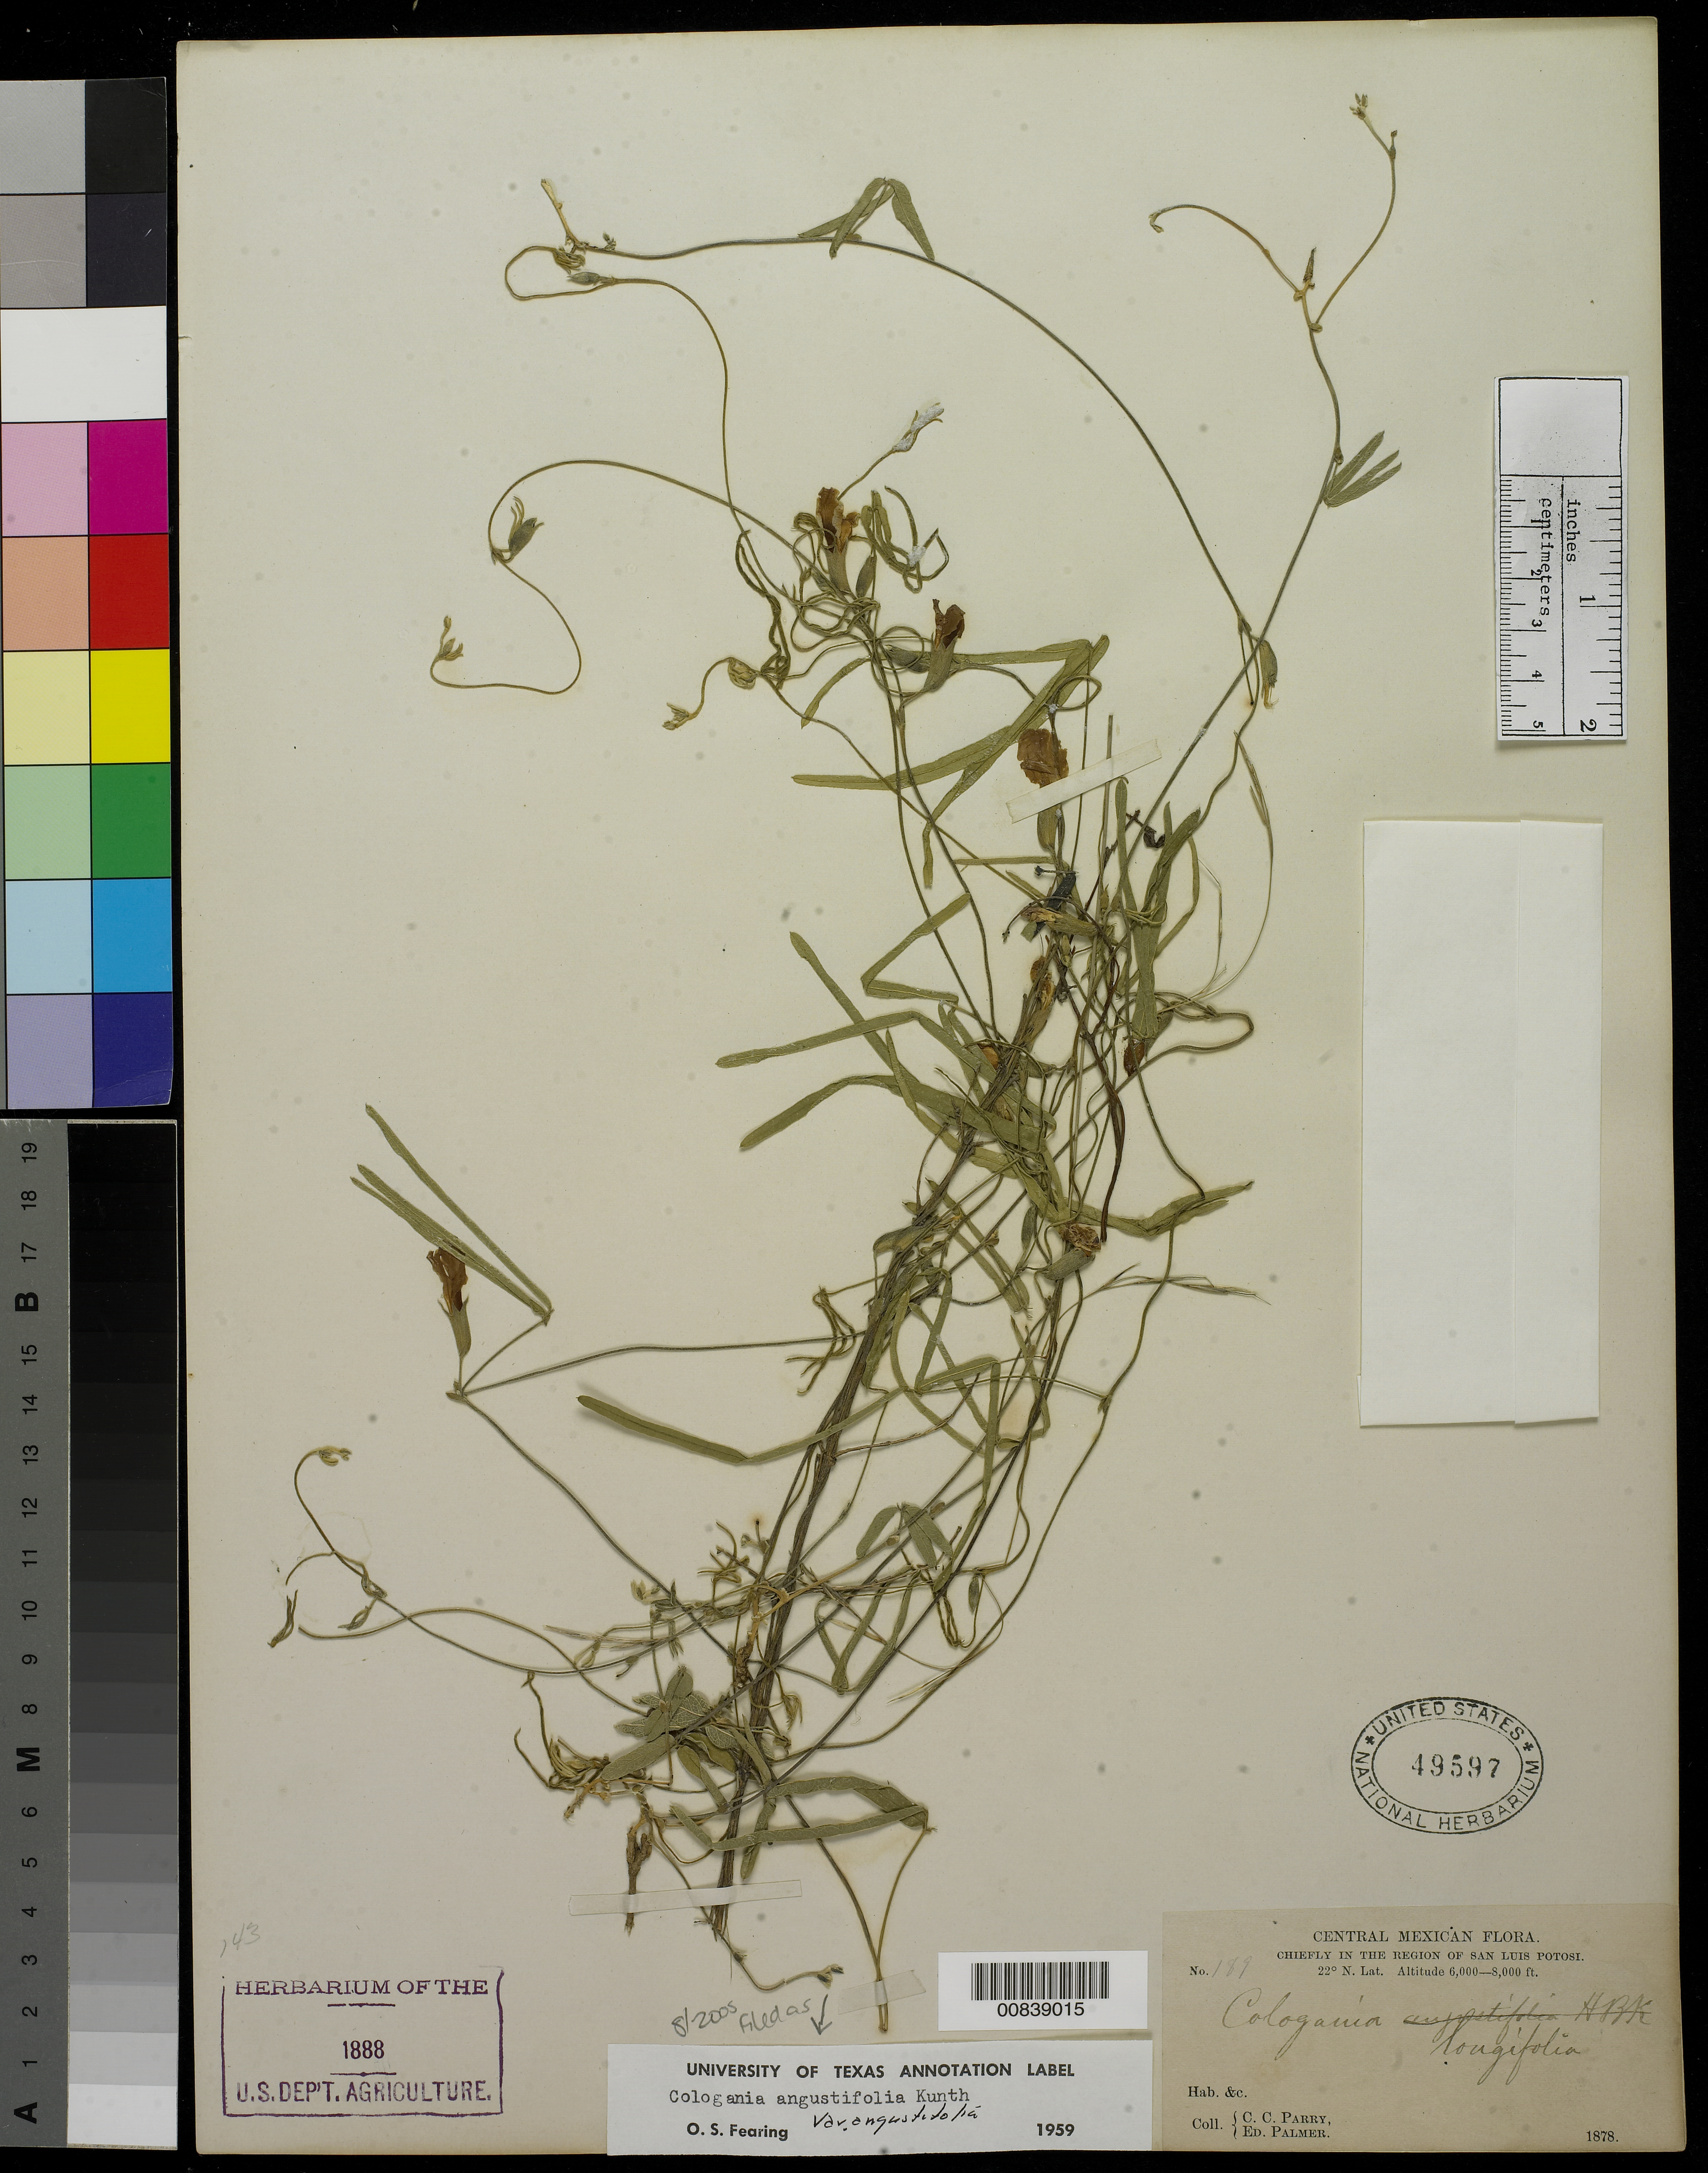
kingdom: Plantae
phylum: Tracheophyta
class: Magnoliopsida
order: Fabales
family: Fabaceae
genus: Cologania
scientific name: Cologania angustifolia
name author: Kunth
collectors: C. C. Parry & E. Palmer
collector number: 189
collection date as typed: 1878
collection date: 1878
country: Mexico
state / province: San Luis Potosí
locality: Chiefly in the region of San Luis Potosí.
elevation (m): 1829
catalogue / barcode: US 49597